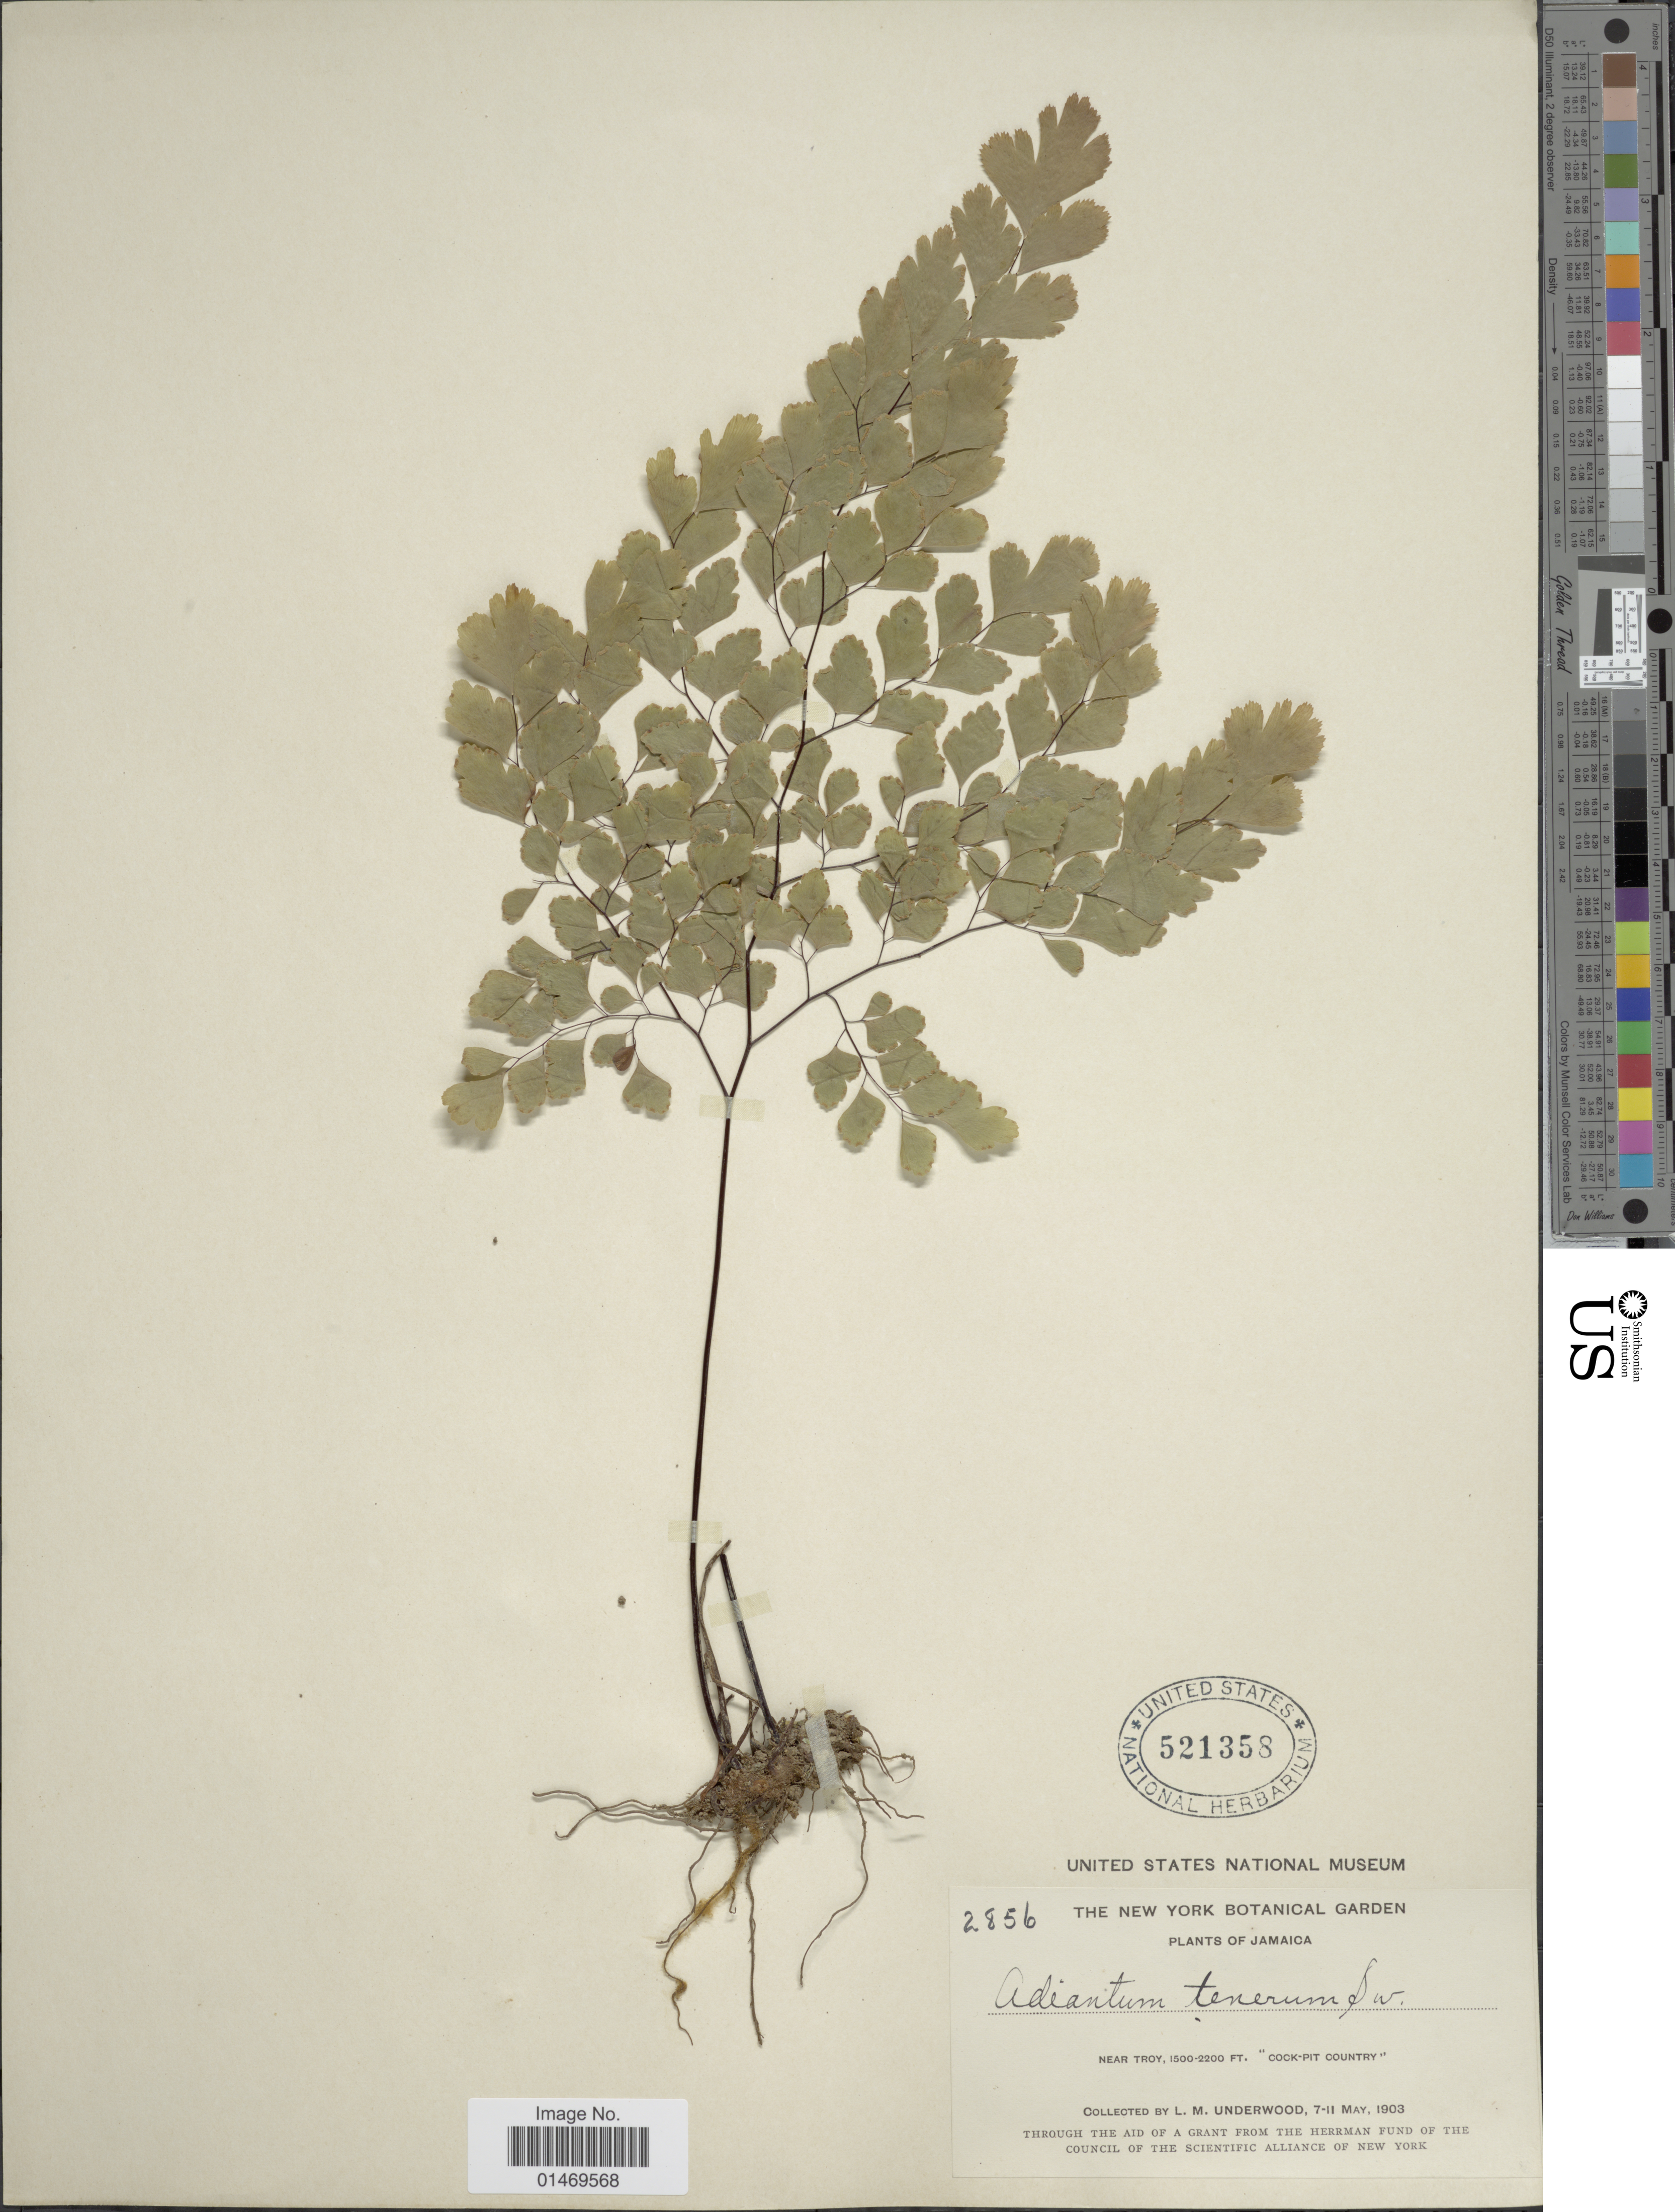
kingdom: Plantae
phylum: Tracheophyta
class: Polypodiopsida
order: Polypodiales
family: Pteridaceae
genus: Adiantum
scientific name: Adiantum tenerum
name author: Sw.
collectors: L. M. Underwood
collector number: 2856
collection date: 1903-05-07/1903-05-11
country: Jamaica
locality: Near Troy, "Cock-pit Country"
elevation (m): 457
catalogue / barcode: US 521358